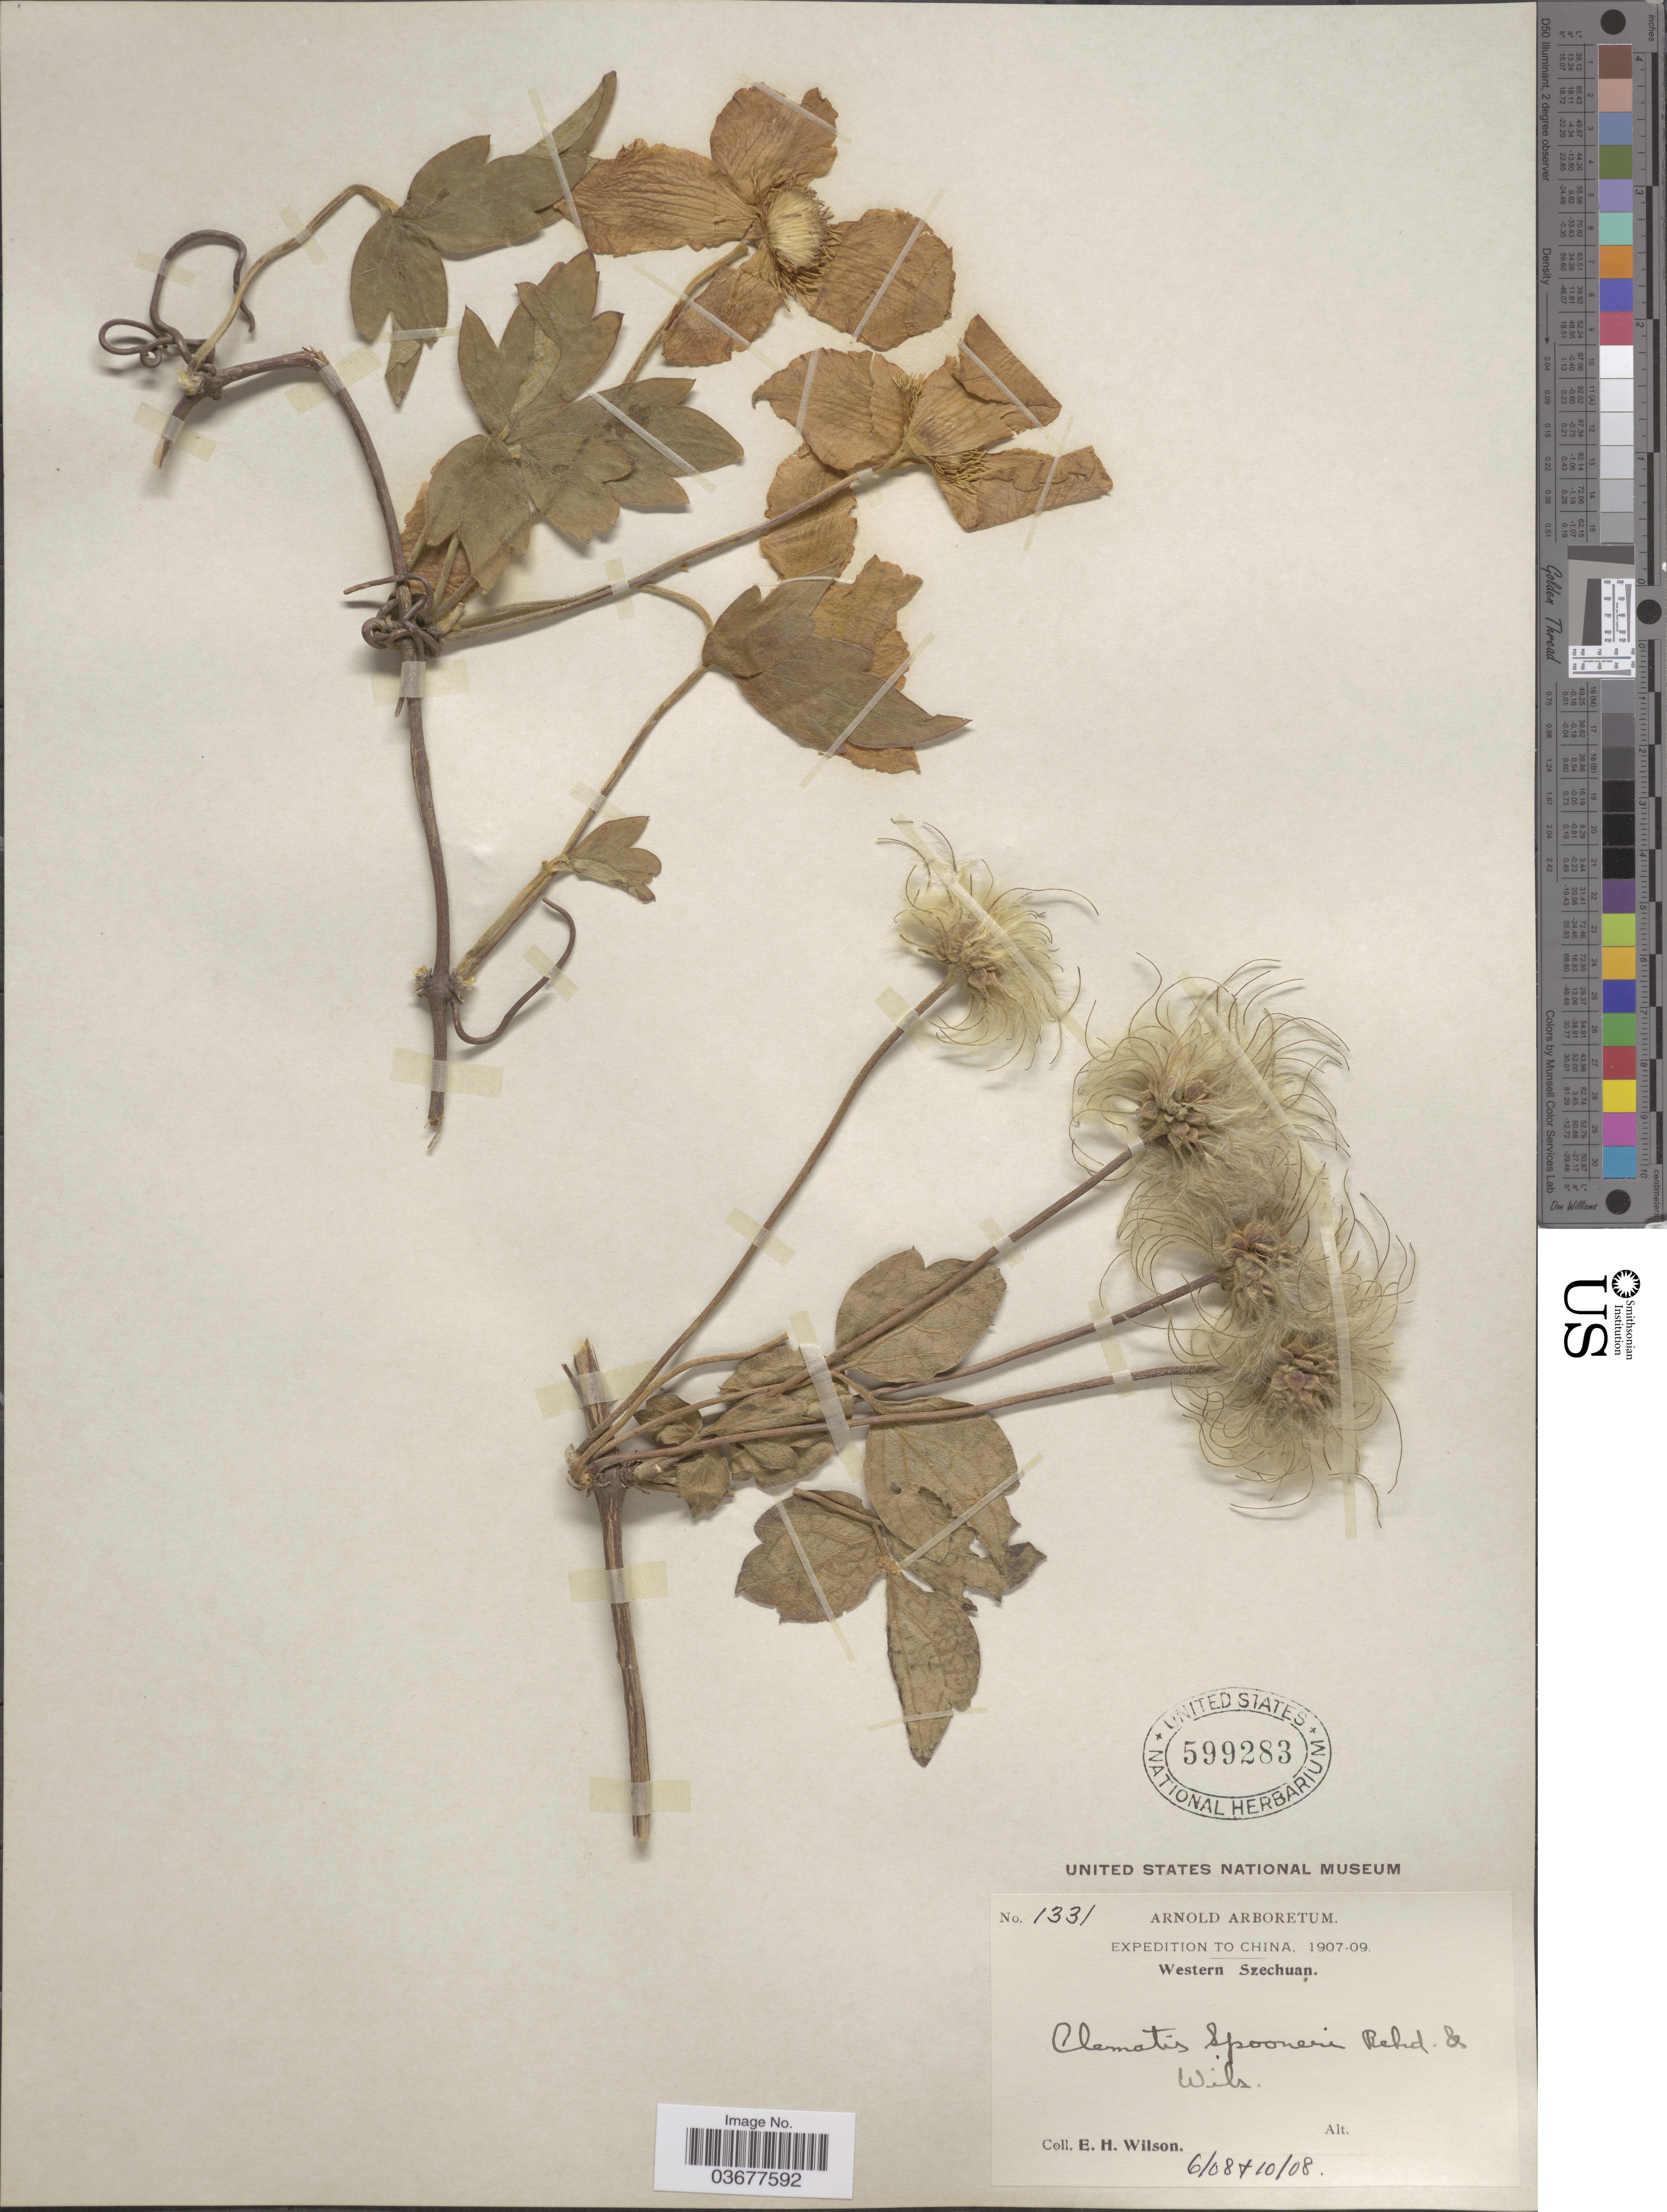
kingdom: Plantae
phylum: Tracheophyta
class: Magnoliopsida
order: Ranunculales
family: Ranunculaceae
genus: Clematis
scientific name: Clematis spooneri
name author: Rehder & E.H. Wilson in Sarg.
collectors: E. Wilson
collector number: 1331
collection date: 1908-06/1908-10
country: China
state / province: Sichuan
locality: Western Szechuan.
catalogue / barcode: US 599283